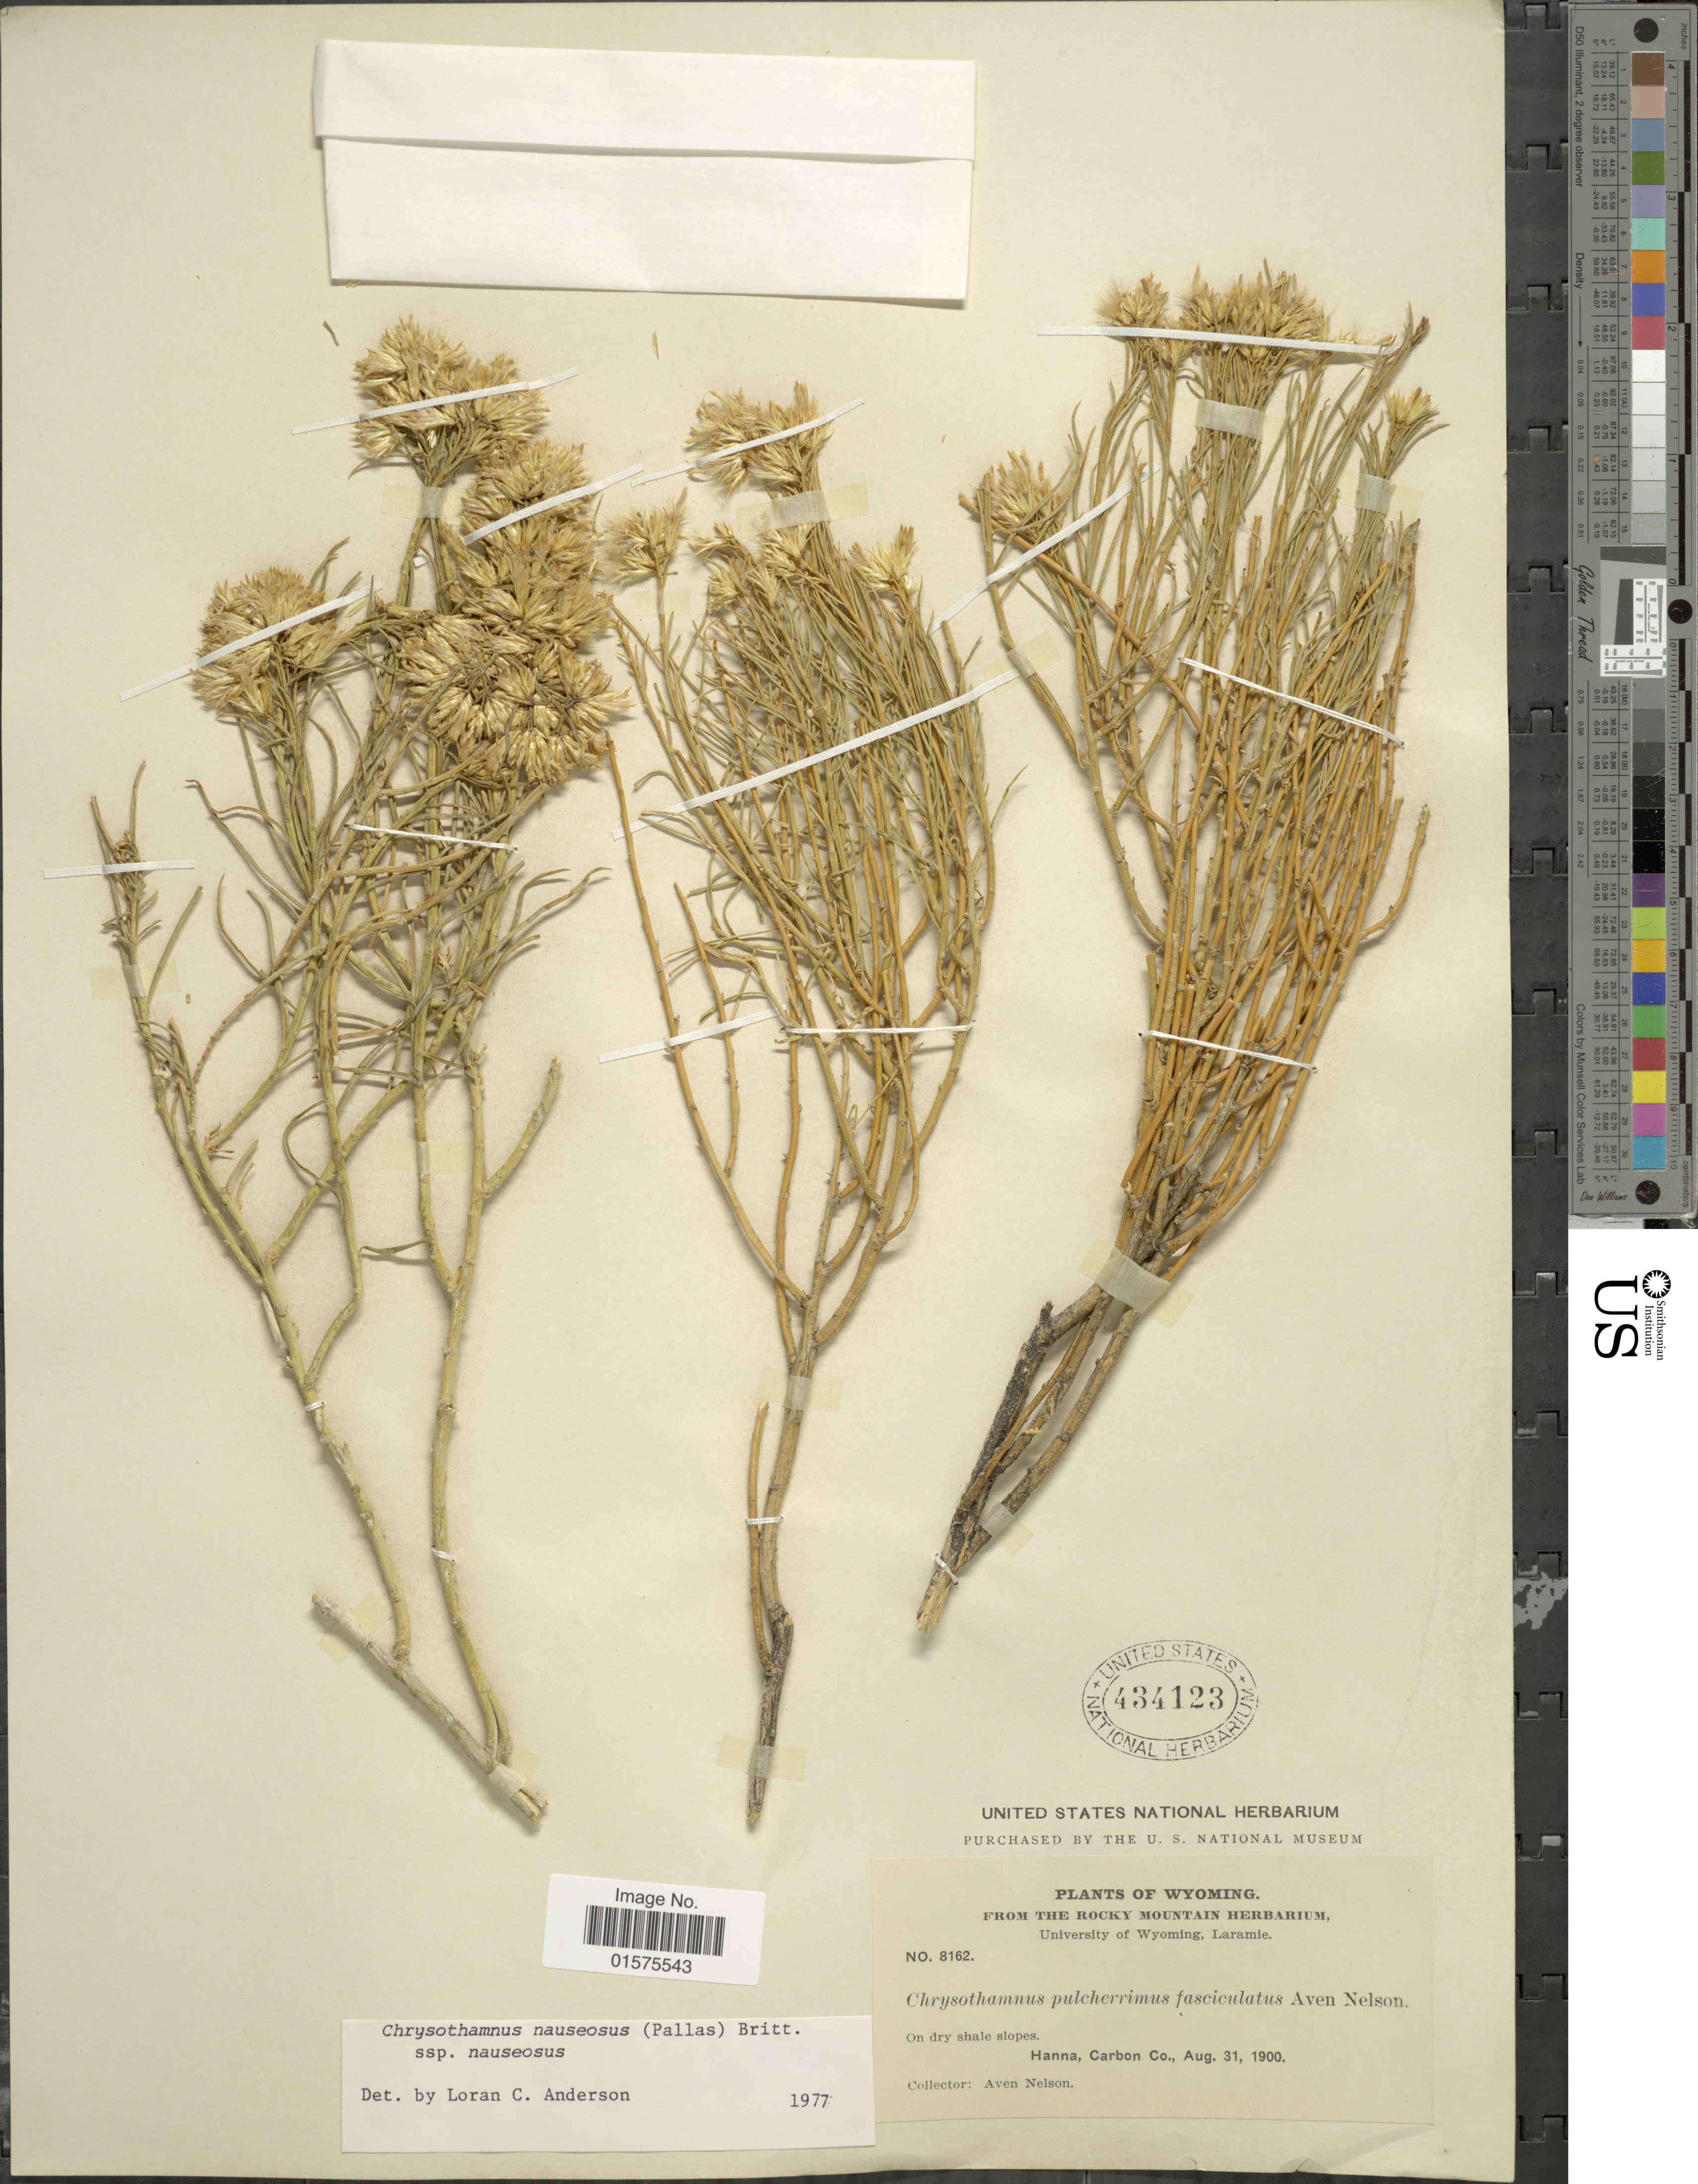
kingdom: Plantae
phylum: Tracheophyta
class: Magnoliopsida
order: Asterales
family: Asteraceae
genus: Ericameria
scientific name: Ericameria nauseosa var. nauseosa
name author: (Pall. ex Pursh) G.L. Nesom & G.I. Baird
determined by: Urbatsch, Lowell E., Curator (LSU), Louisiana State University (UNITED STATES)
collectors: A. Nelson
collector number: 8162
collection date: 1900-08-31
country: United States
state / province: Wyoming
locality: Hanna, Carbon Co.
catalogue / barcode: US 434123